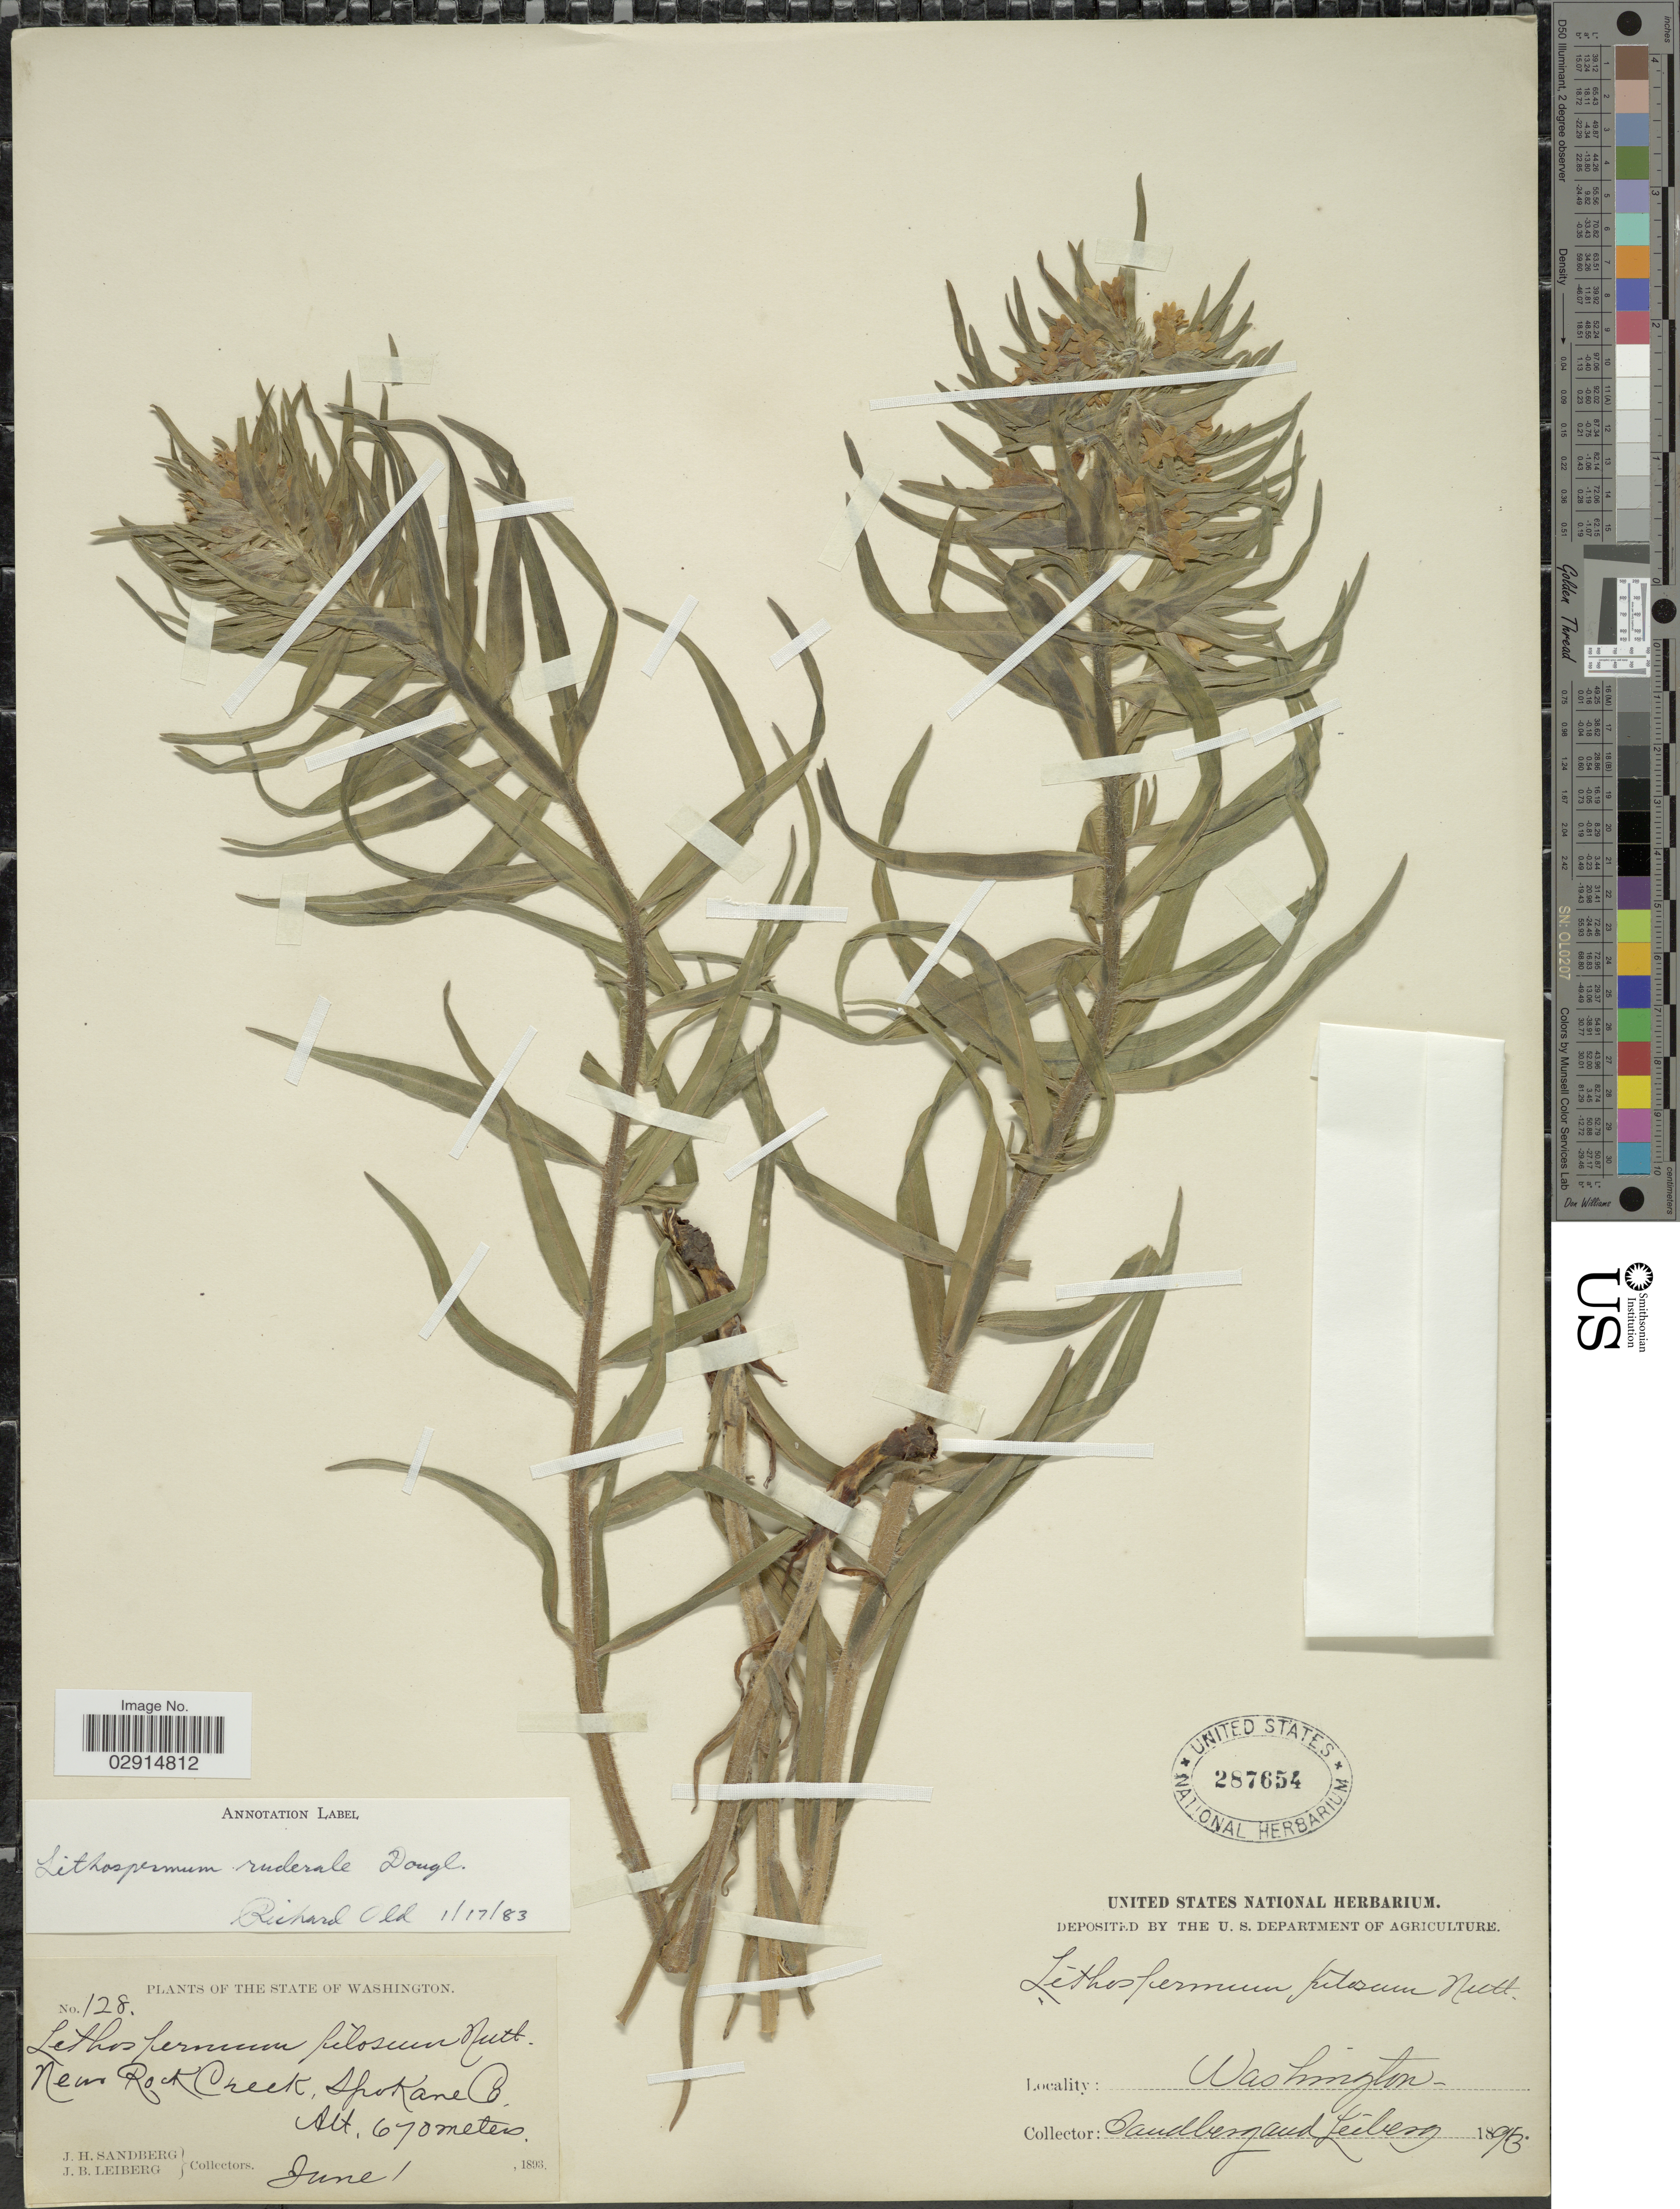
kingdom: Plantae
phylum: Tracheophyta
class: Magnoliopsida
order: Boraginales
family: Boraginaceae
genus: Lithospermum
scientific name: Lithospermum ruderale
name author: Douglas ex Lehm.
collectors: J. H. Sandberg & J. B. Leiberg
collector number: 128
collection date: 1893-06-01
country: United States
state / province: Washington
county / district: Spokane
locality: Near Rock Creek, SpoKane Co.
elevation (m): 670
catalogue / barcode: US 287654